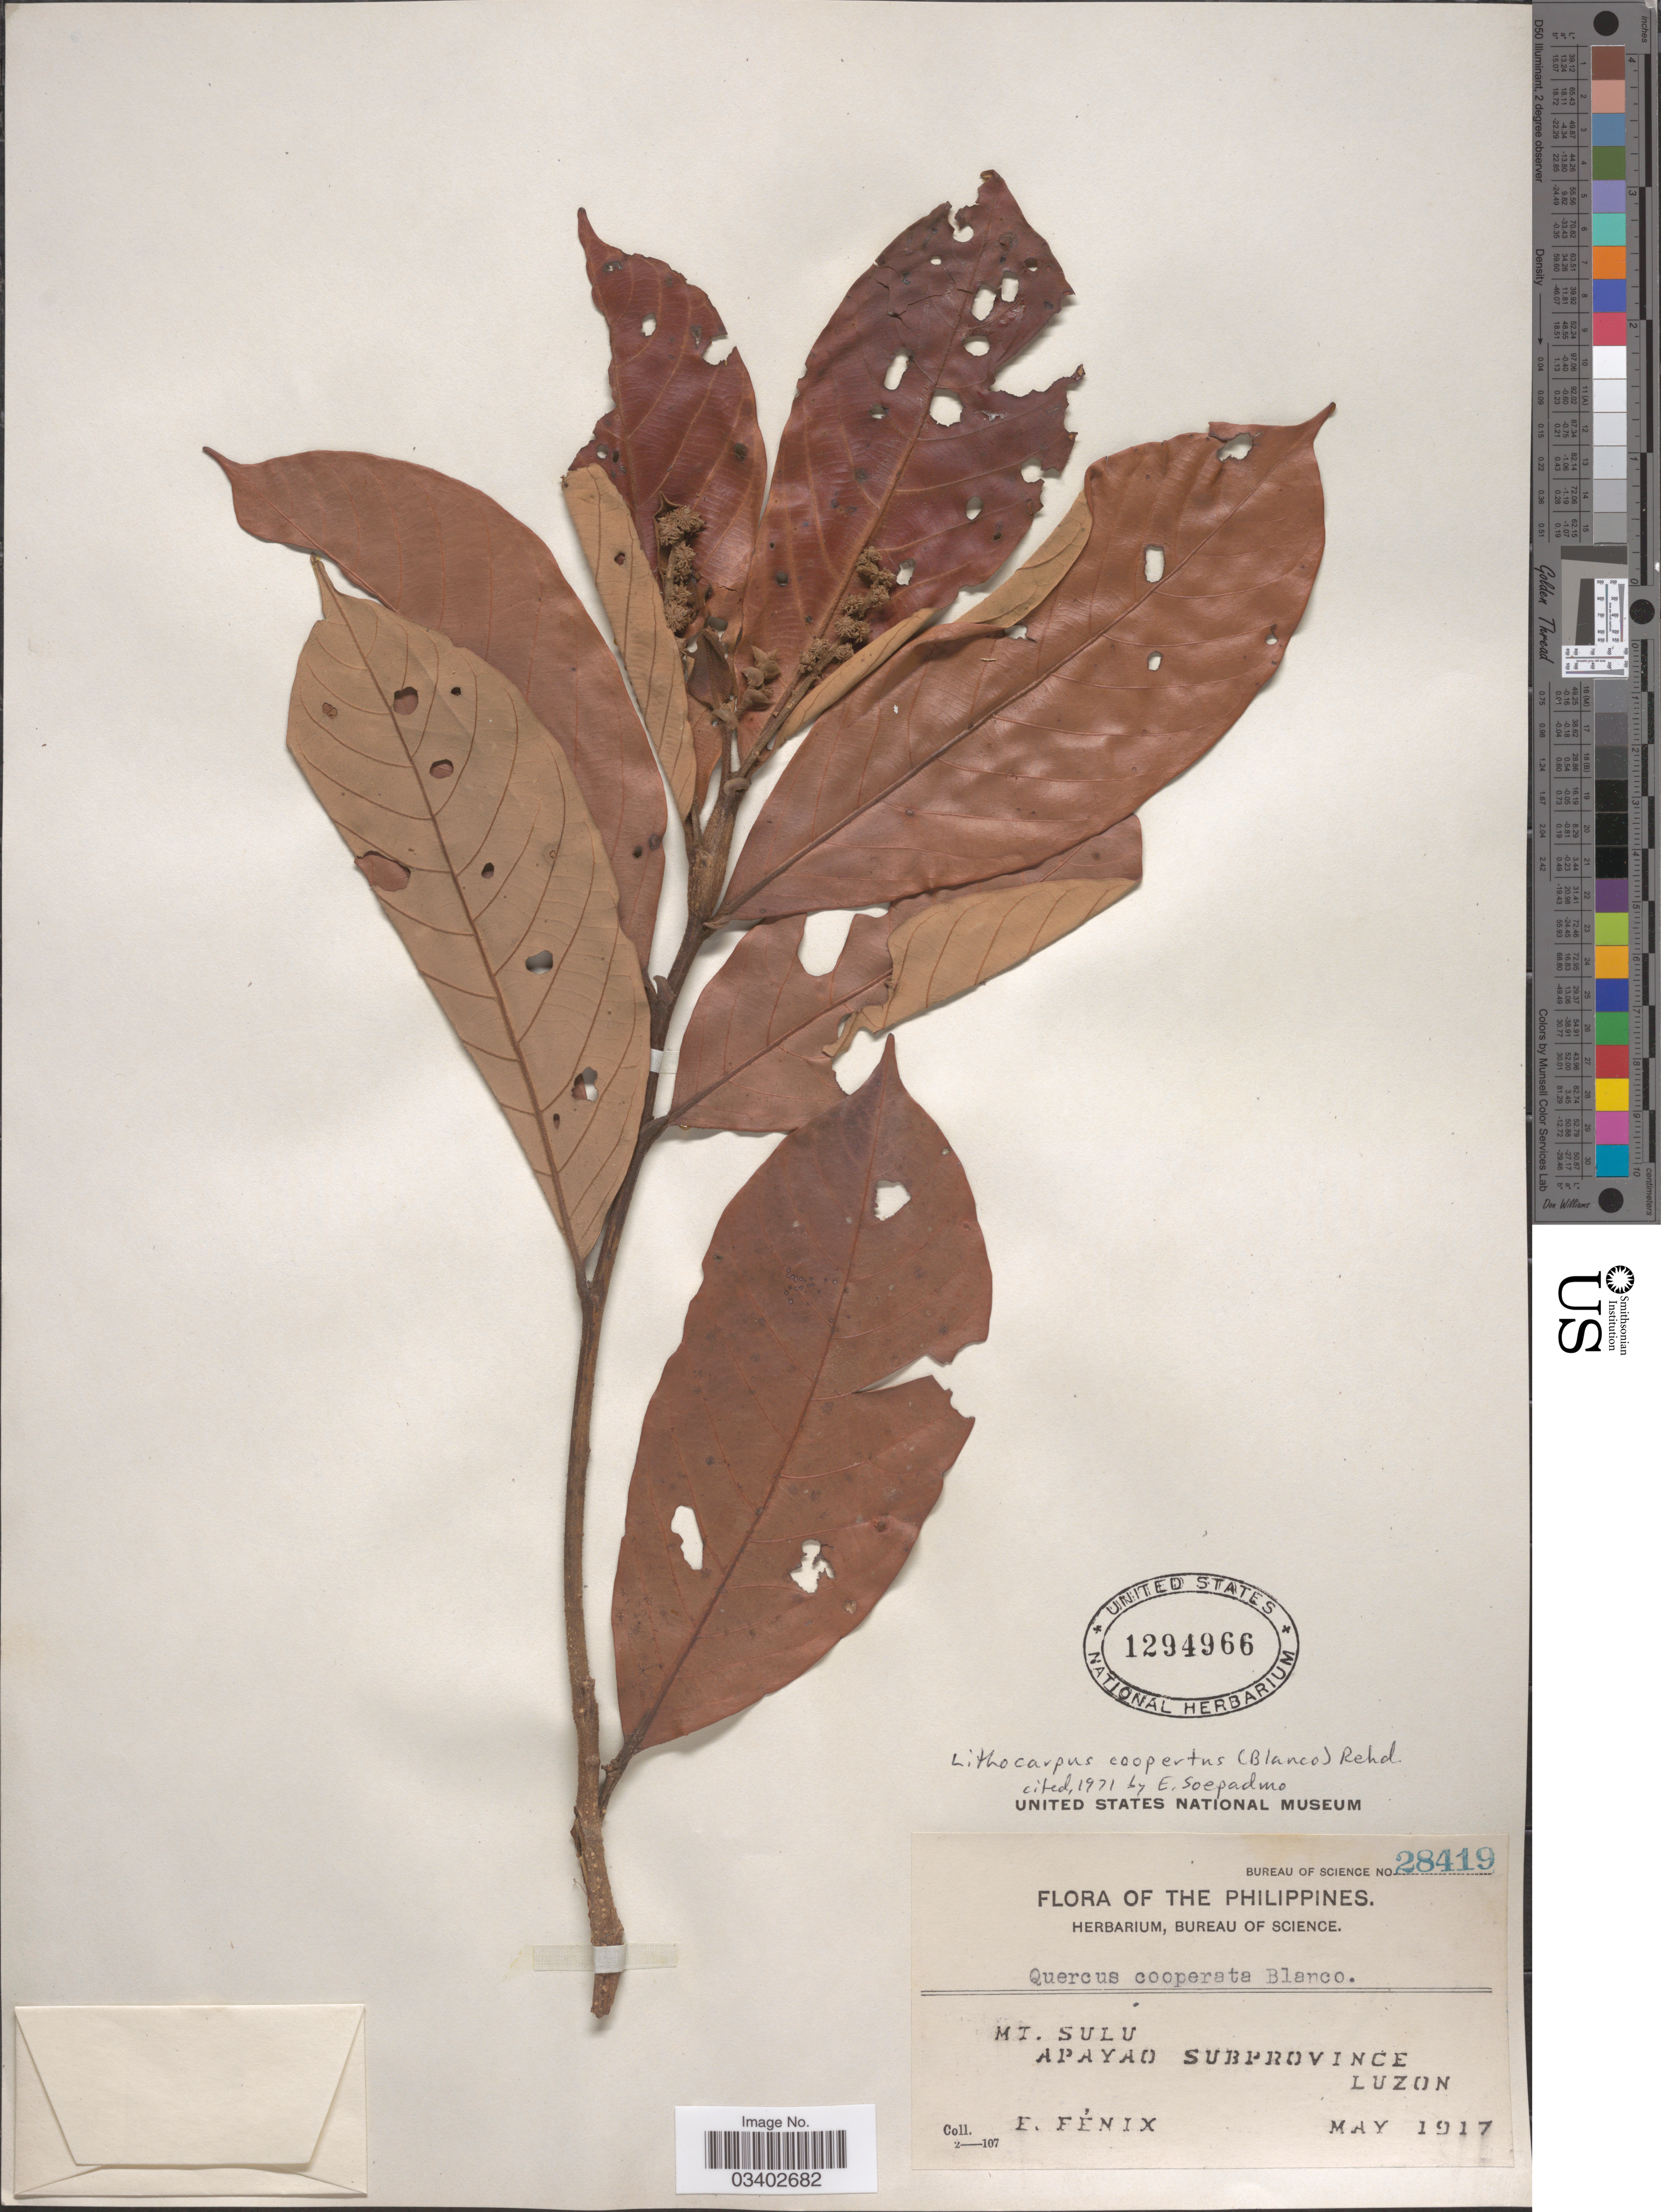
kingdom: Plantae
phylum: Tracheophyta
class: Magnoliopsida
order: Fagales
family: Fagaceae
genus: Lithocarpus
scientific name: Lithocarpus coopertus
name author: (Blanco) Rehder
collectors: E. Fénix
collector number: Bureau of Science 28419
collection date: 1917-05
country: Philippines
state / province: Muslim Mindanao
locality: Mt. Sulu. Apayao Subprovince. Luzon.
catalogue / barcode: US 1294966